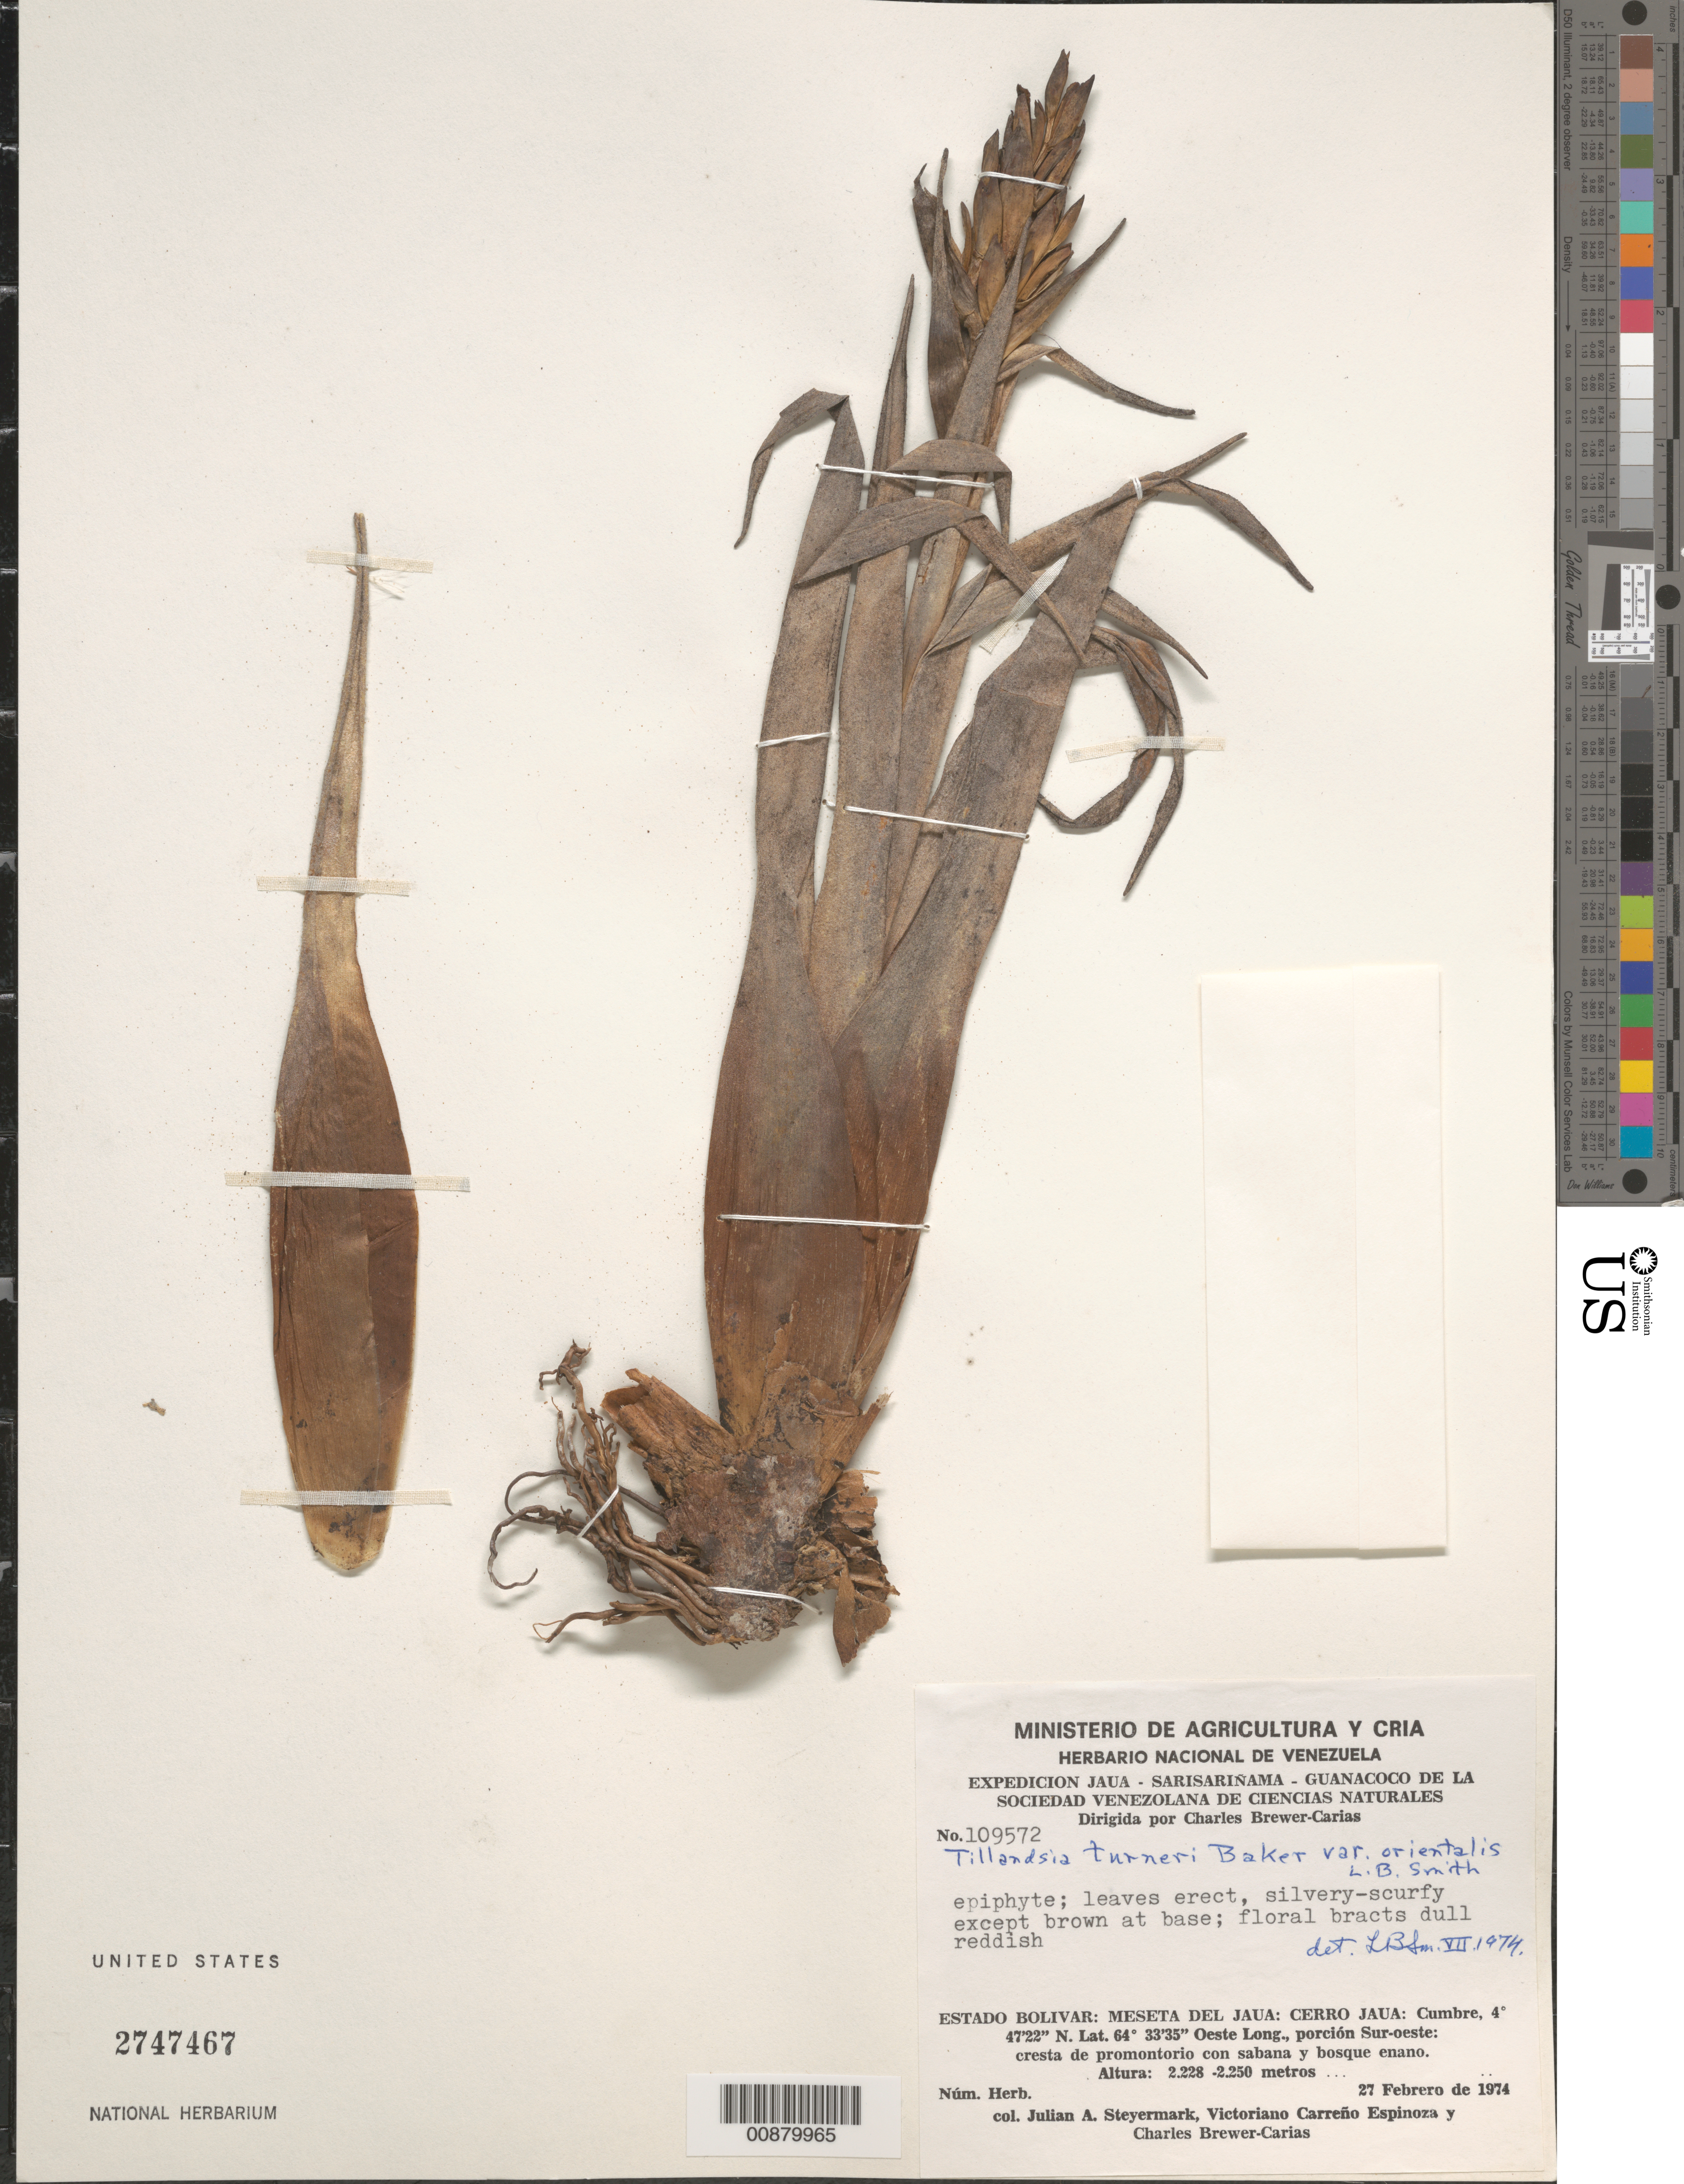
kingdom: Plantae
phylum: Tracheophyta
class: Liliopsida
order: Poales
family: Bromeliaceae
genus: Tillandsia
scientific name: Tillandsia turneri var. orientalis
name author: L.B. Sm.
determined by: Smith, Lyman B., (US), NMNH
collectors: J. Steyermark, V. Carreño E. & C. Brewer-Carias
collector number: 109572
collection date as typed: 27-Feb-74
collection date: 1974-02-27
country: Venezuela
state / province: Bolívar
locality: Meseta del Jaua: Cerro Jaua, cumbre porción SO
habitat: Cresta de promontorio con sabana y bosque enano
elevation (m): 2228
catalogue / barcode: US 2747467